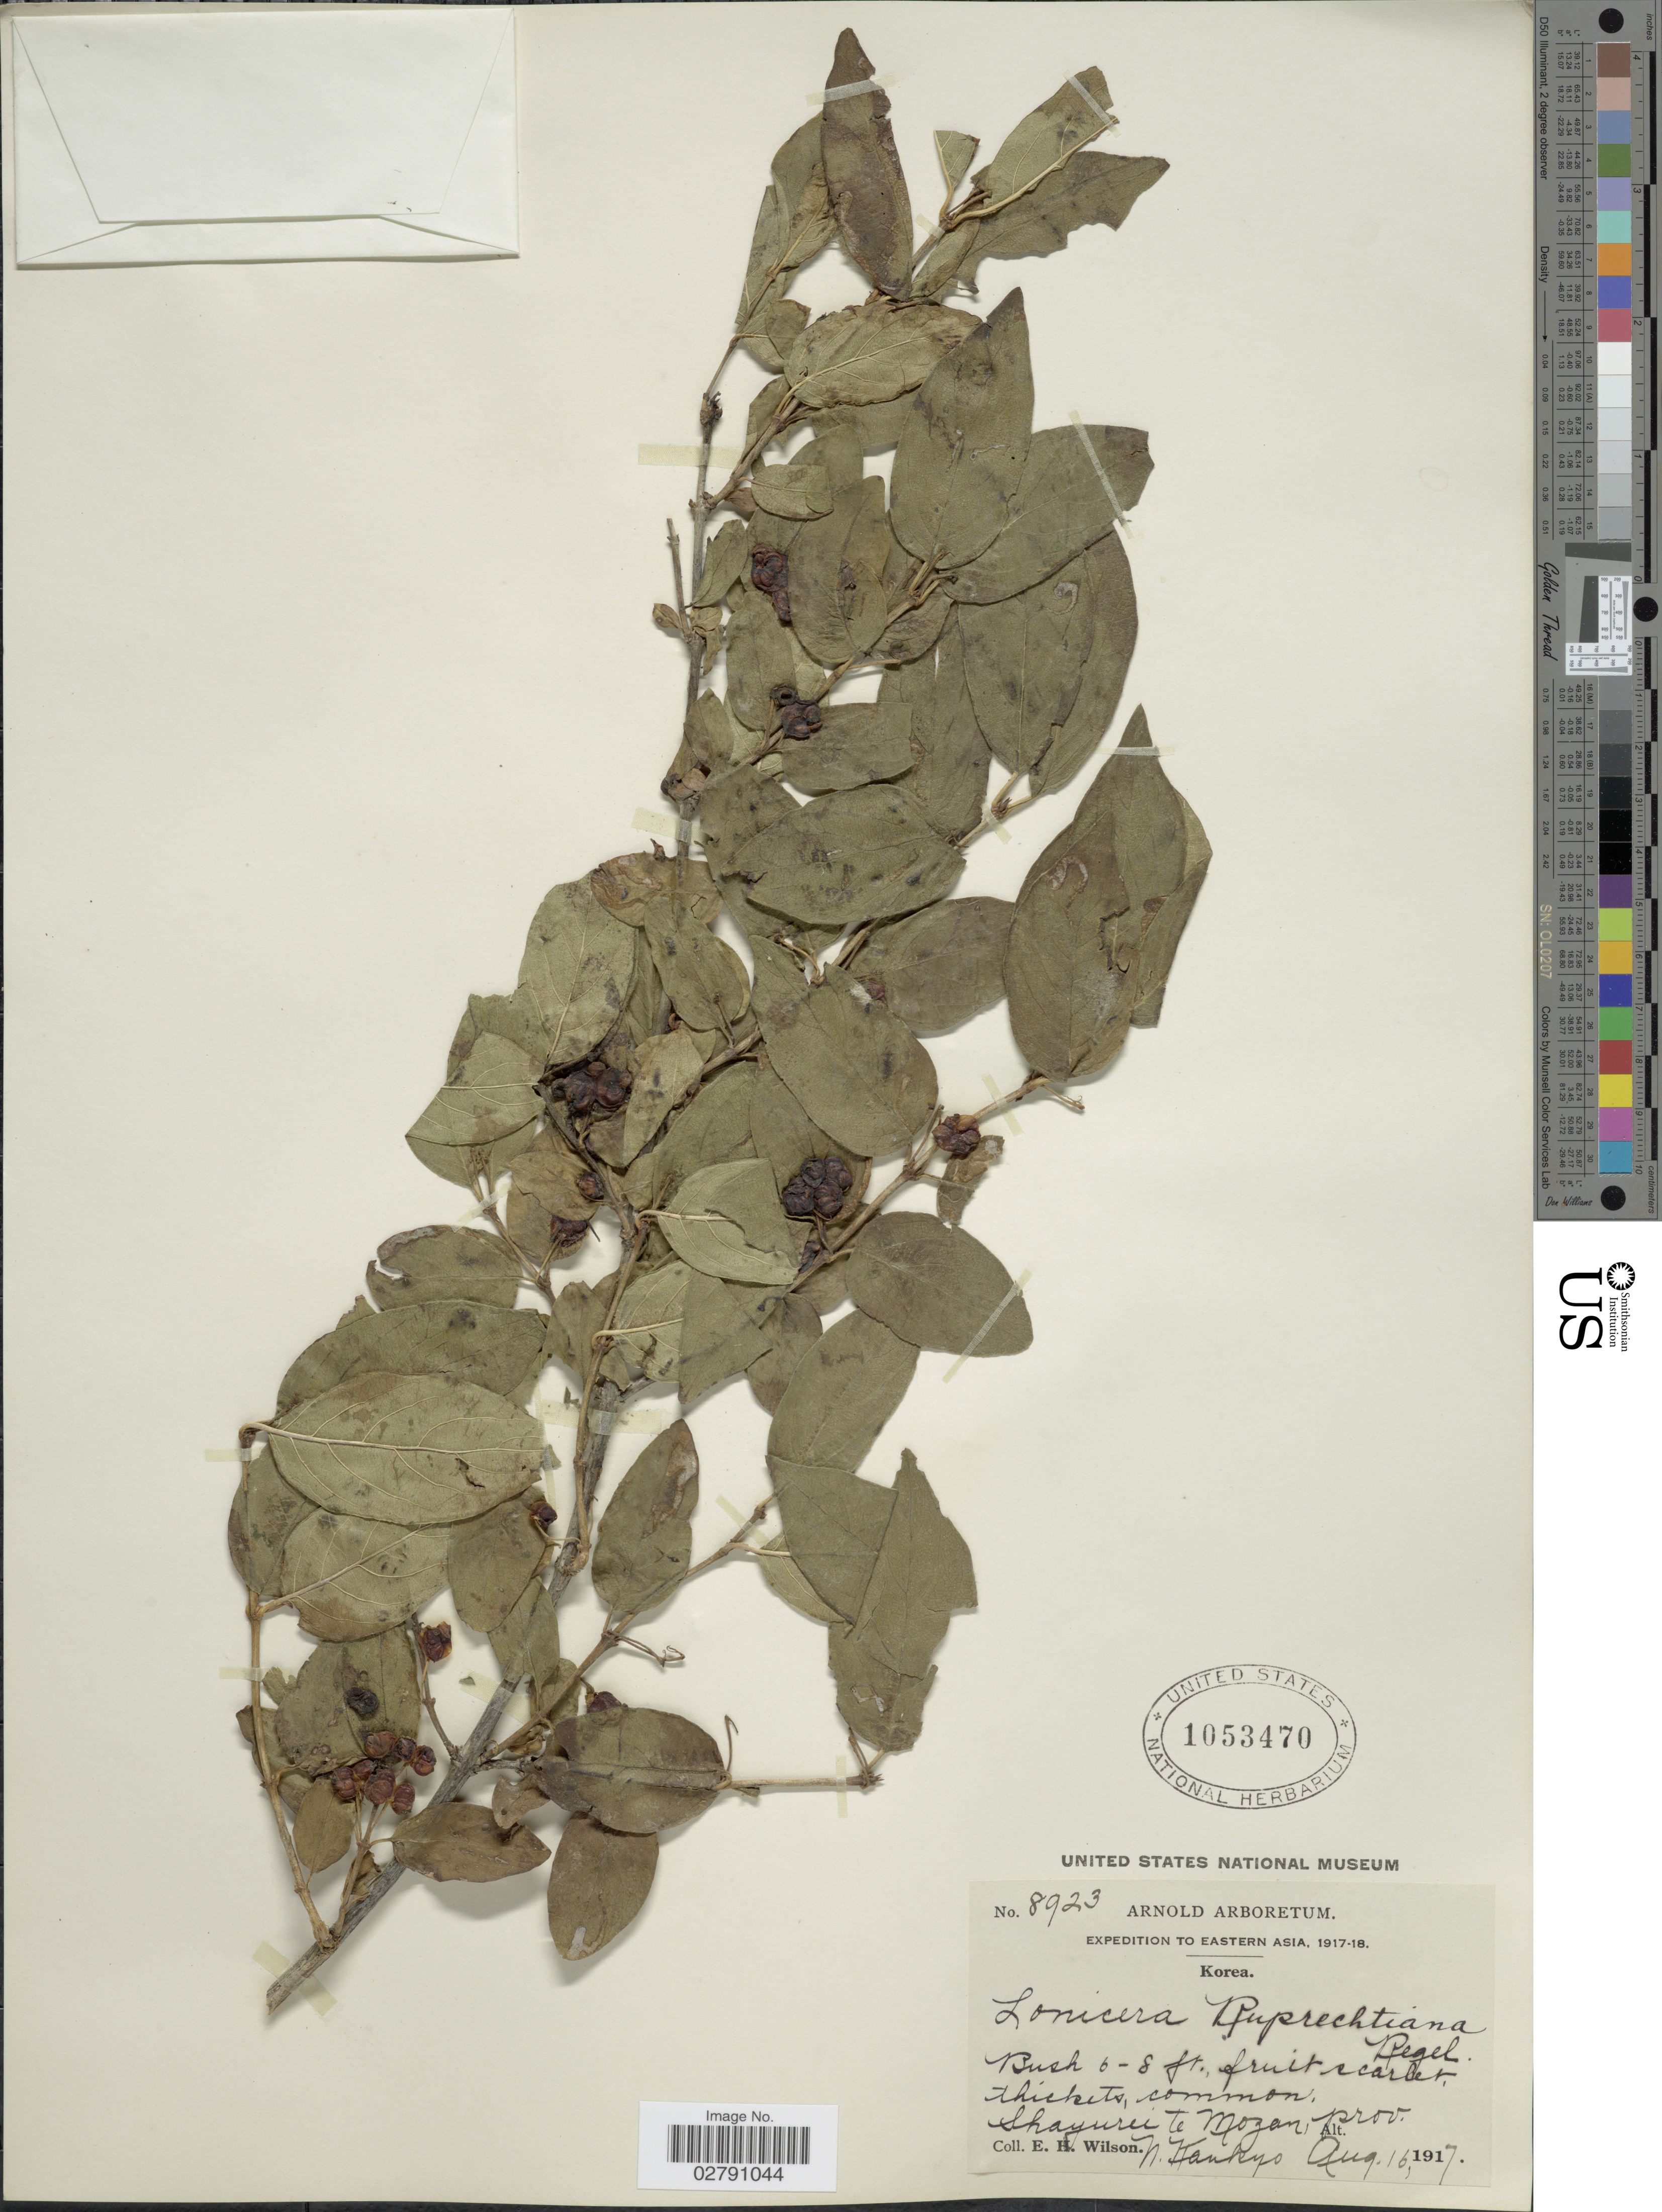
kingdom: Plantae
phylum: Tracheophyta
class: Magnoliopsida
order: Dipsacales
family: Caprifoliaceae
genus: Lonicera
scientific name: Lonicera ruprechtiana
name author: Regel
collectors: E. Wilson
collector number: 8923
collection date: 1917-08-16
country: North Korea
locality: Eastern Asia. Shayurei te Mozan, prov. N. Kankyo.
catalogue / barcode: US 1053470